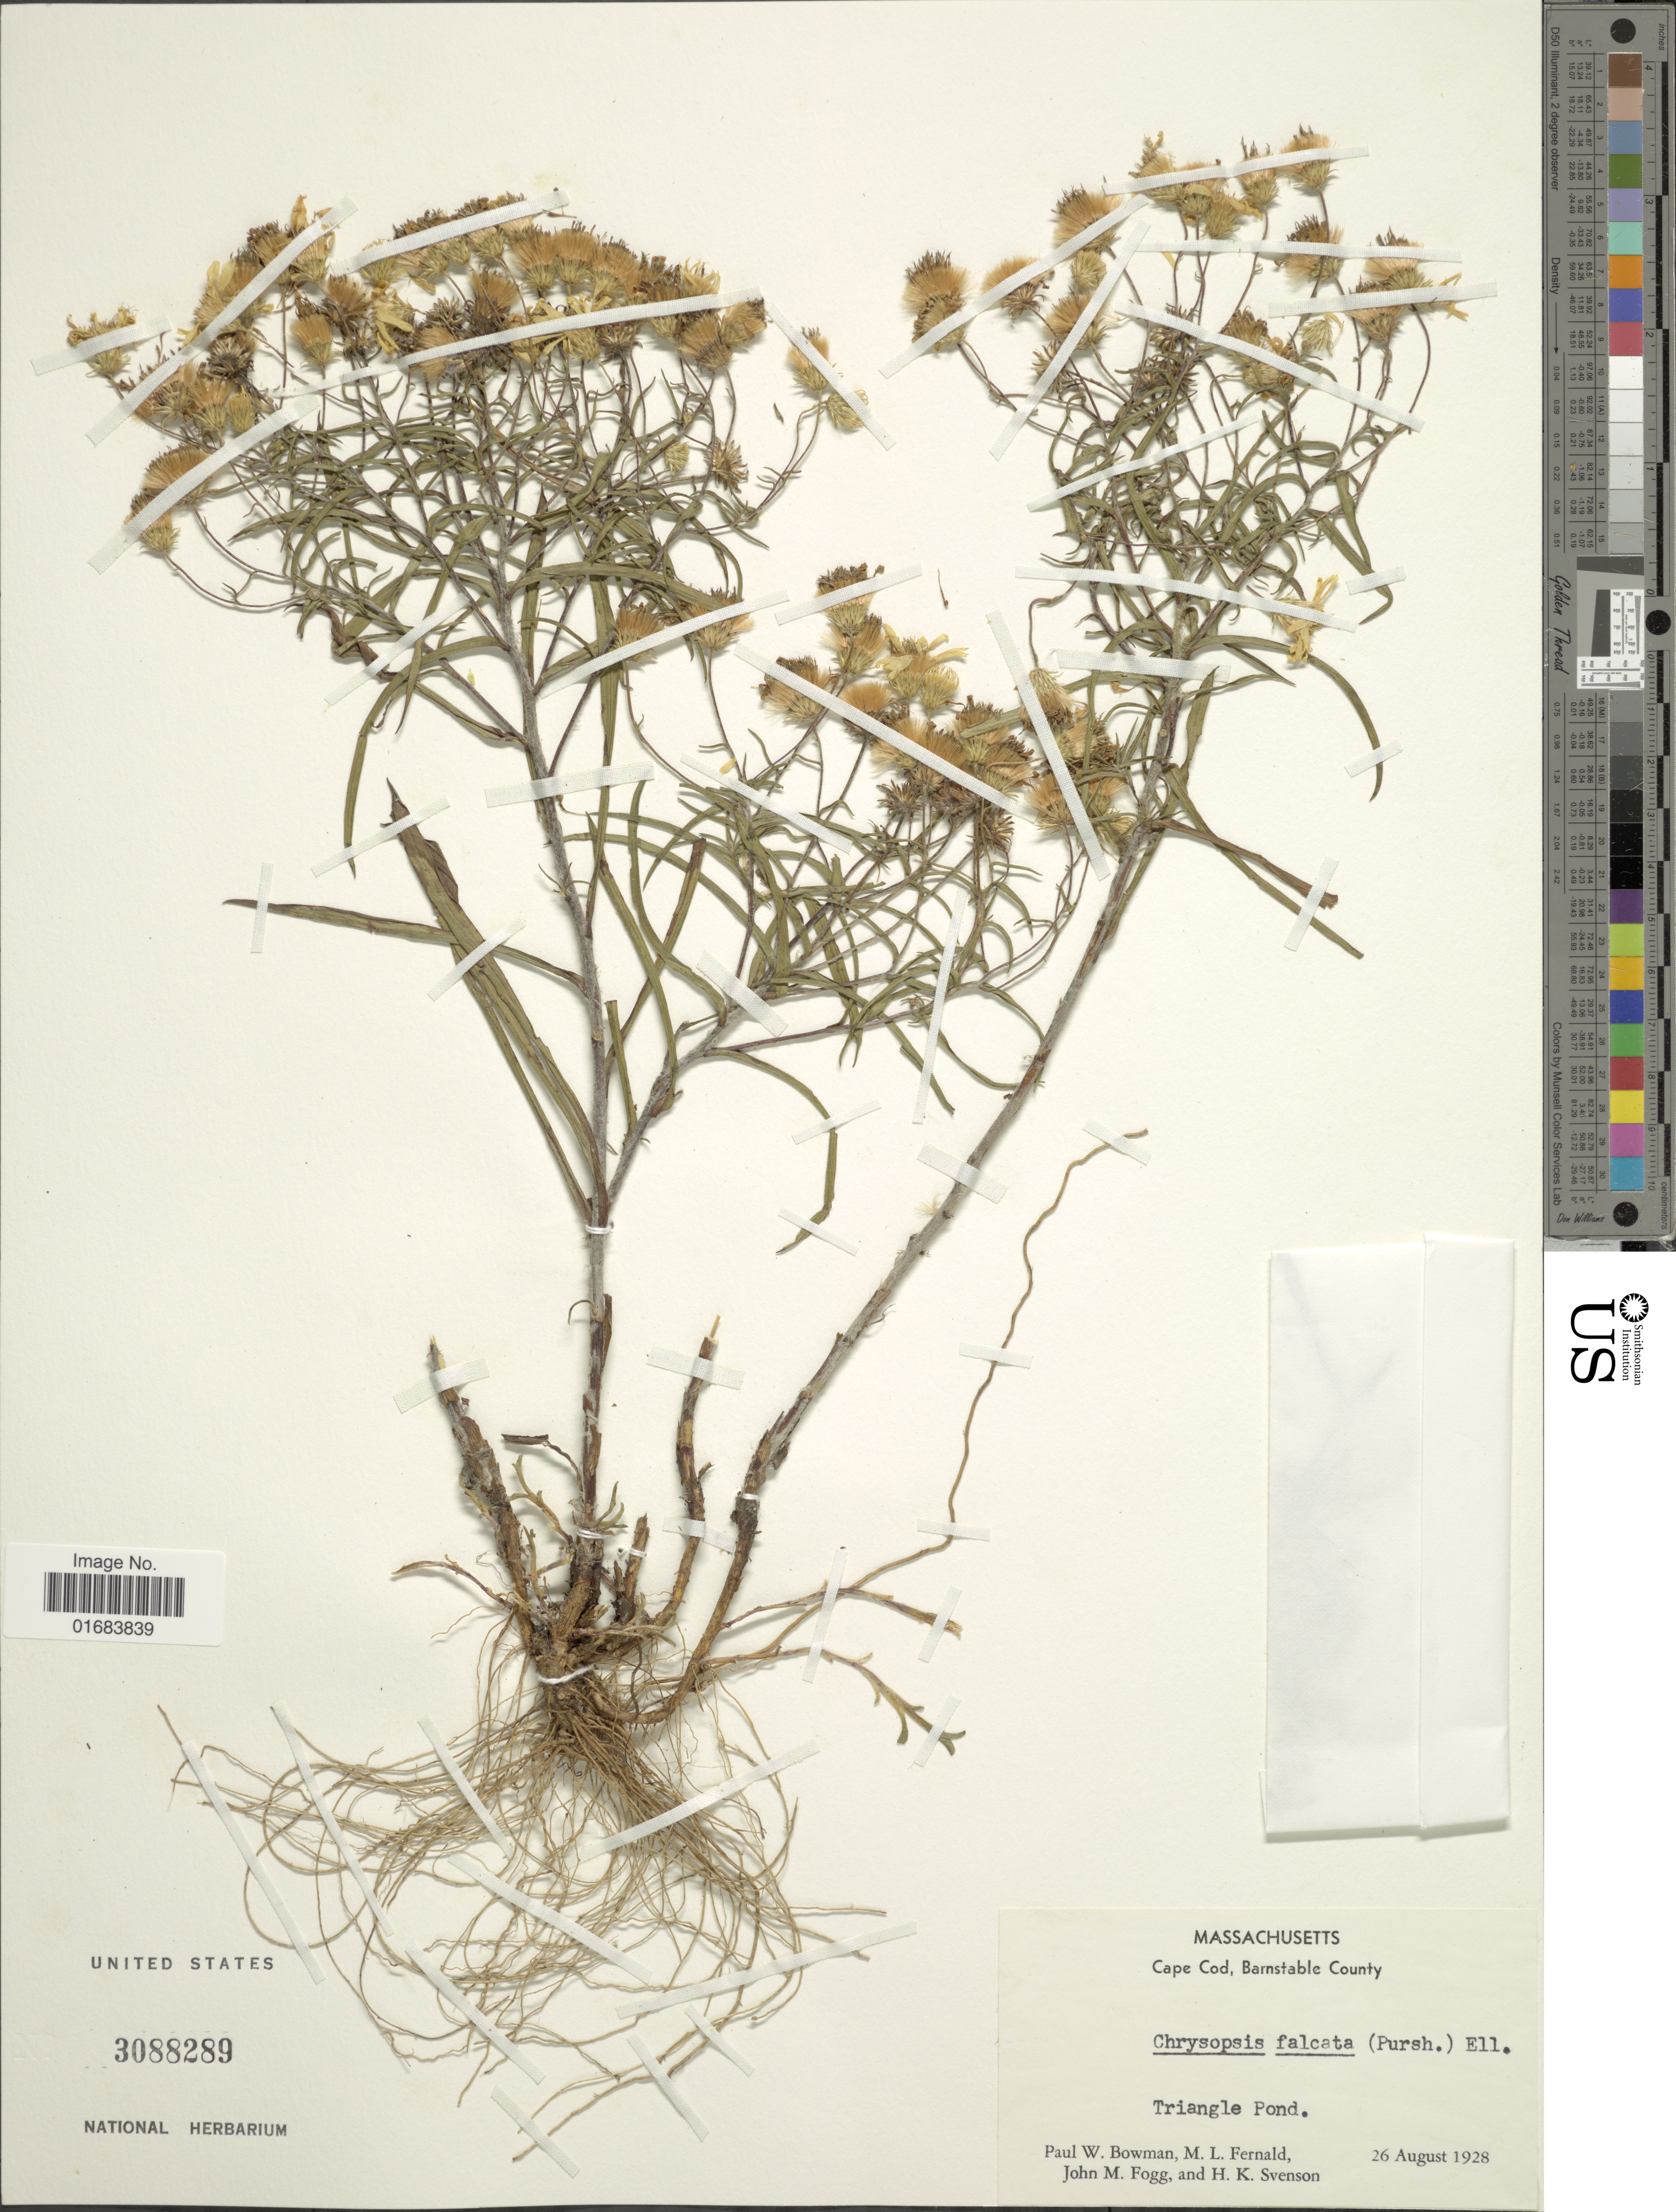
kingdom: Plantae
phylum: Tracheophyta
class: Magnoliopsida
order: Asterales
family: Asteraceae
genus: Pityopsis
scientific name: Pityopsis falcata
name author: (Pursh) Nutt.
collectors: P. Bowman, M. L. Fernald, J. Fogg & H. K. Svenson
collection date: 1928-08-26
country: United States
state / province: Massachusetts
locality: Cape Cod, Barnstable County, Traingla Pond.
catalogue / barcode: US 3088289